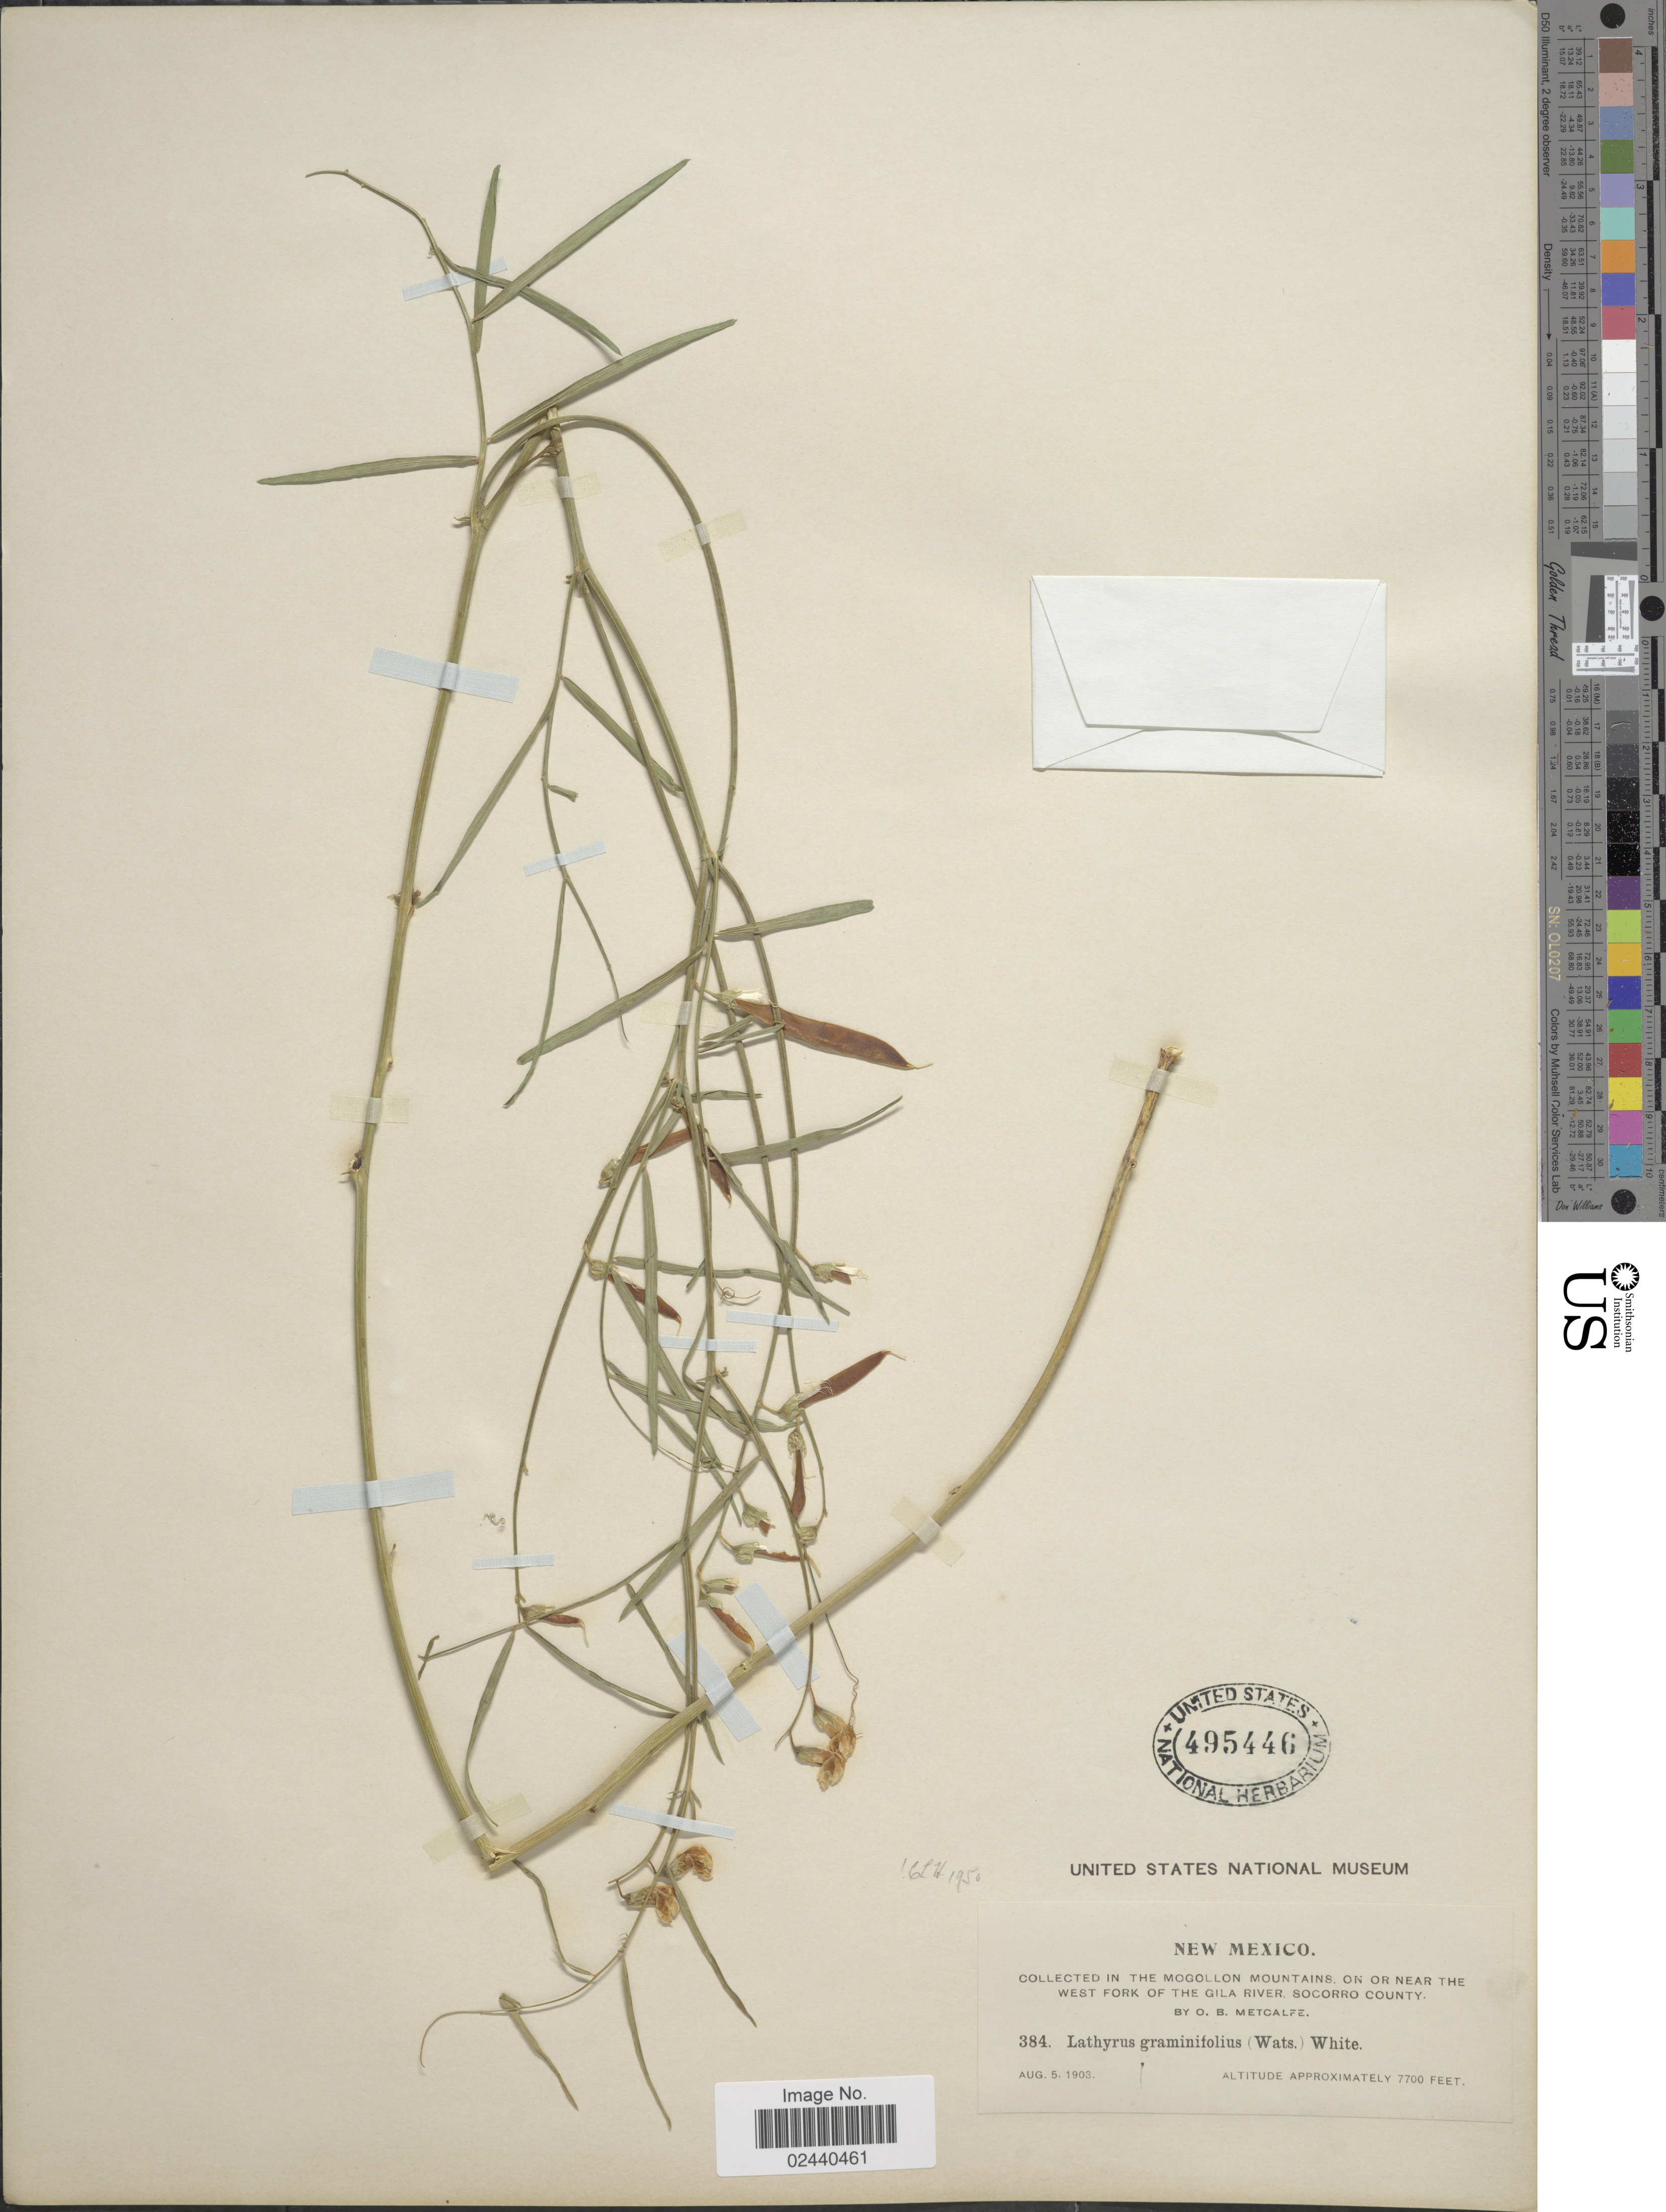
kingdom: Plantae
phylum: Tracheophyta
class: Magnoliopsida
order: Fabales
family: Fabaceae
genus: Lathyrus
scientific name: Lathyrus graminifolius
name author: (S. Watson) T.G. White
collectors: O. B. Metcalfe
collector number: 384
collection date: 1903-08-05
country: United States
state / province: New Mexico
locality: In the Mogollon Mountains, on or near the West Fork of the Gila River, Socorro County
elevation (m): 2347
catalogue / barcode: US 495446